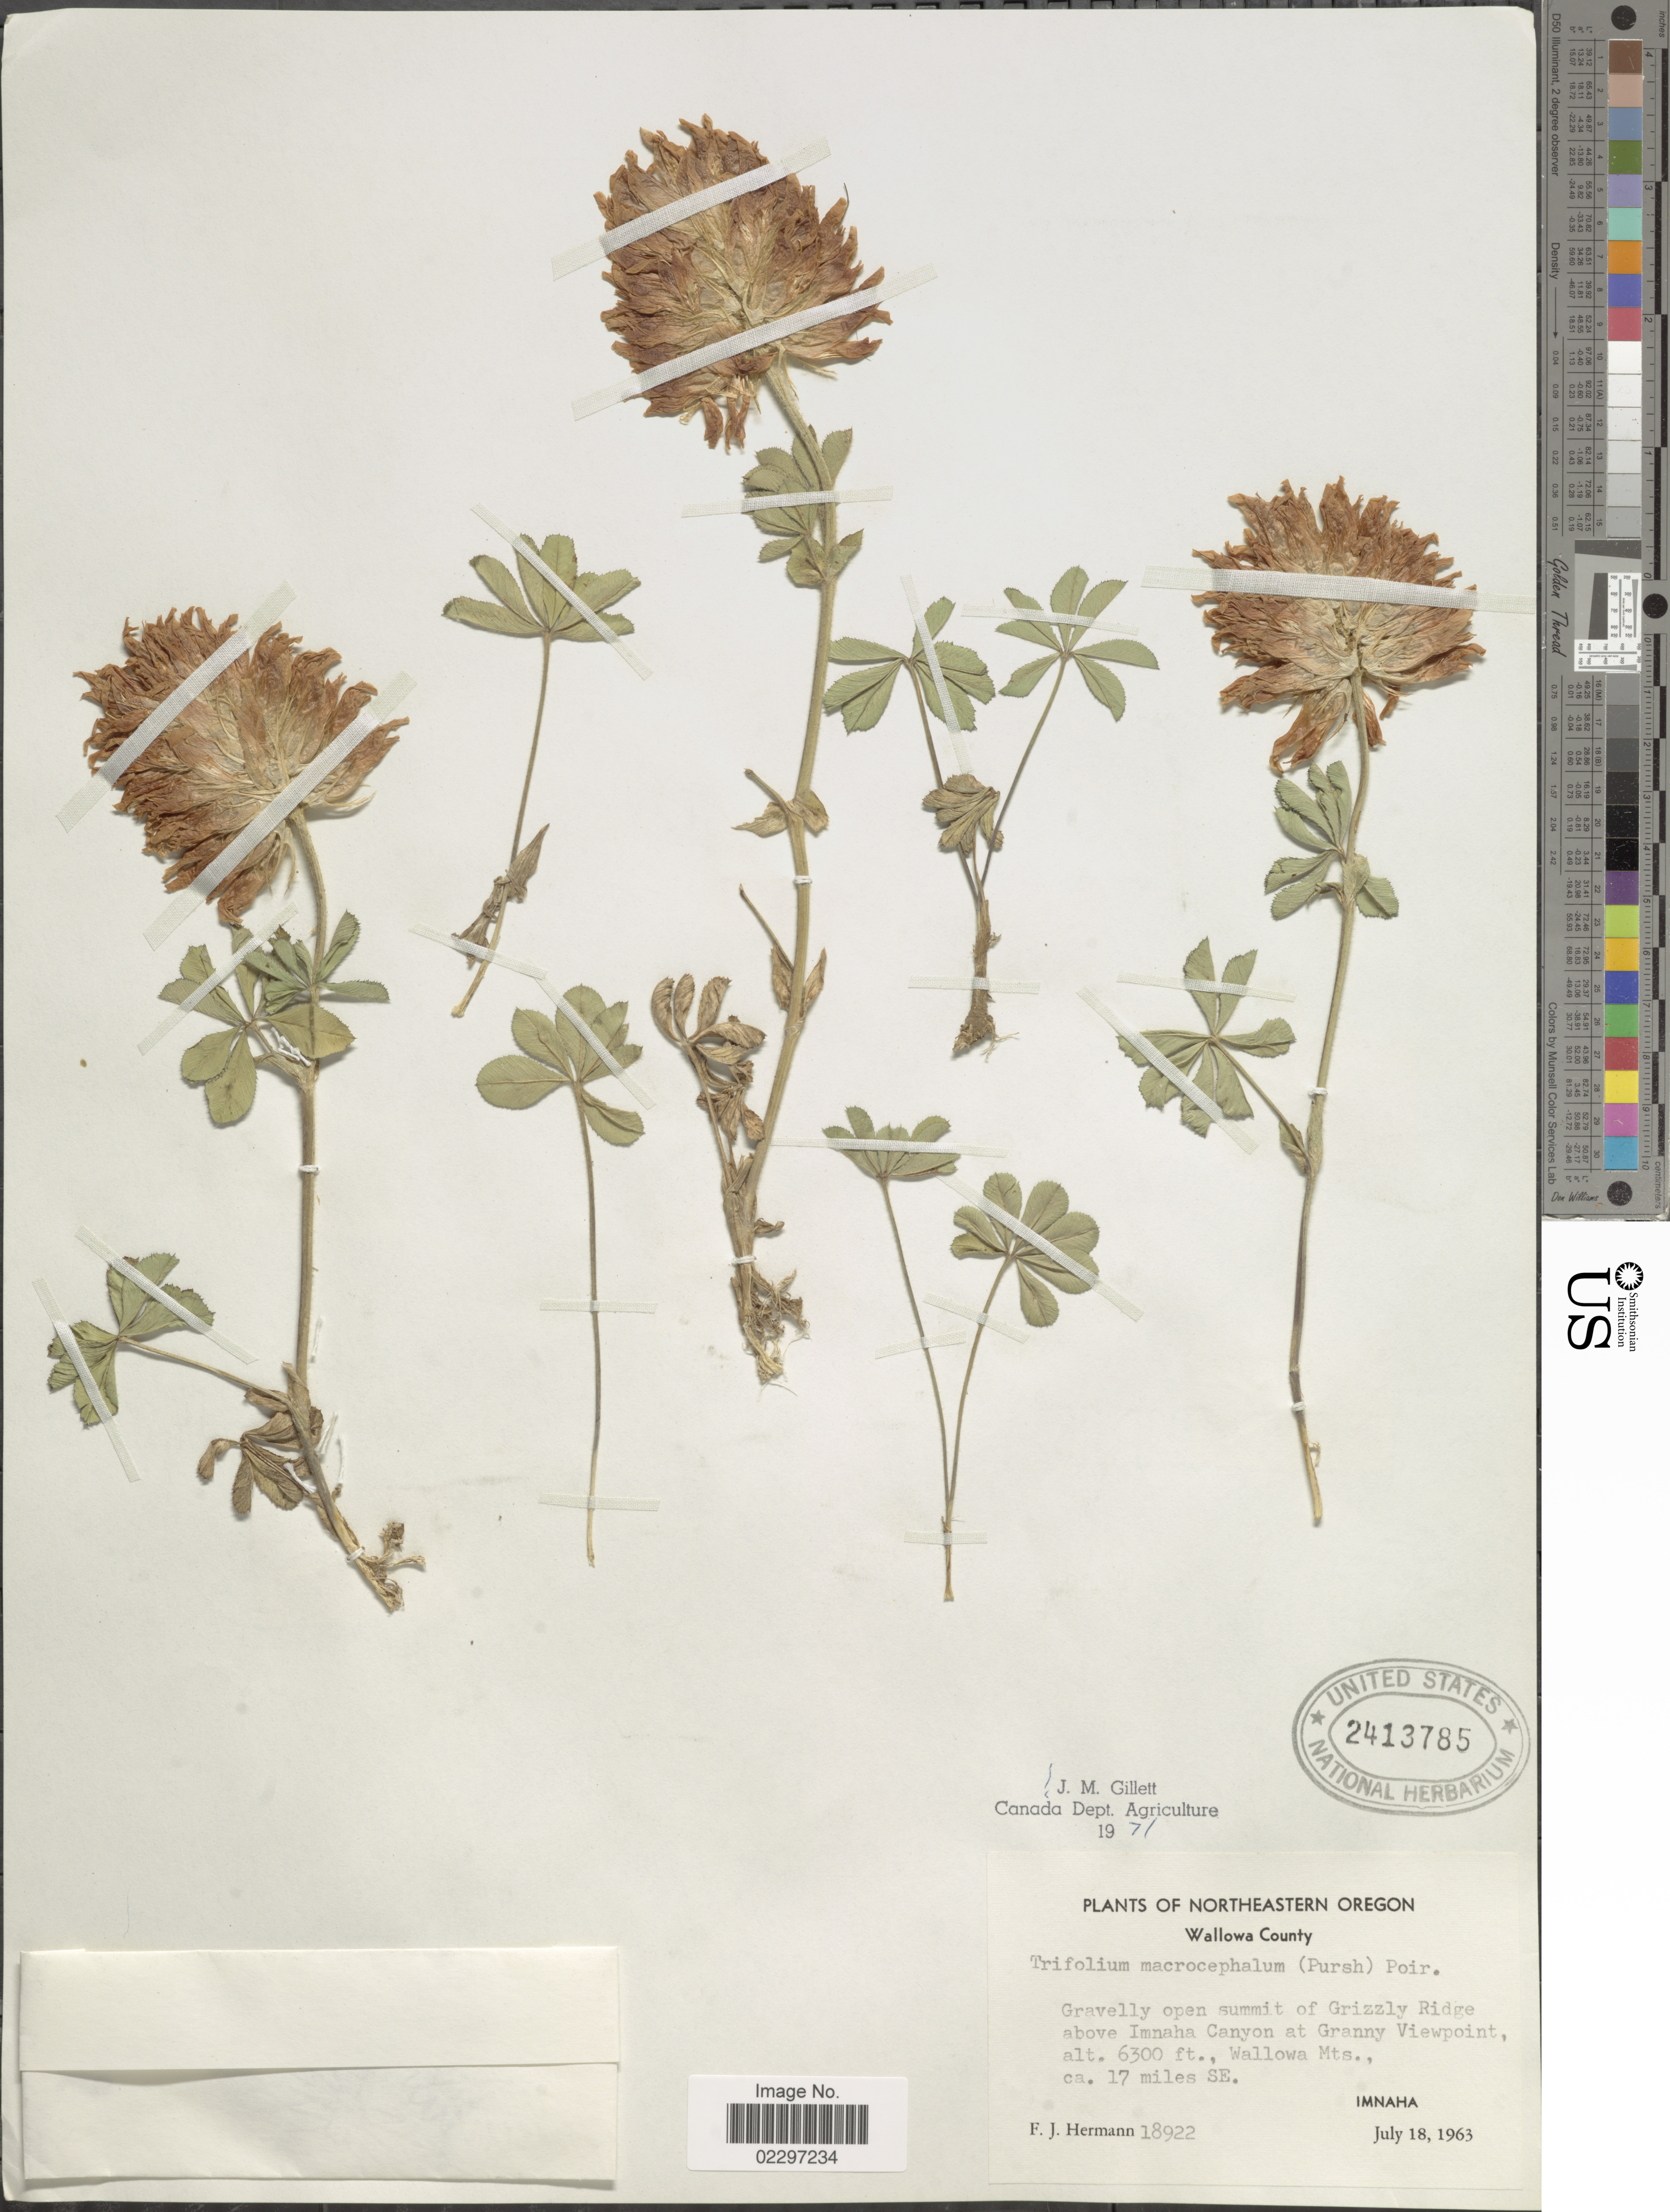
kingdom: Plantae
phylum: Tracheophyta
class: Magnoliopsida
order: Fabales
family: Fabaceae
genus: Trifolium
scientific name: Trifolium macrocephalum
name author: (Pursh) Poir.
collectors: F. J. Hermann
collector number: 18922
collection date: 1963-07-18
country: United States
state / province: Oregon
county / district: Wallowa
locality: Northeastern Oregon. Wallowa County. Gravelly open summit of Grizzly Ridge above Imnaha Canyon at Granny Viewpoint, Wallowa Mts., Imnaha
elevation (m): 1920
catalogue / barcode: US 2413785